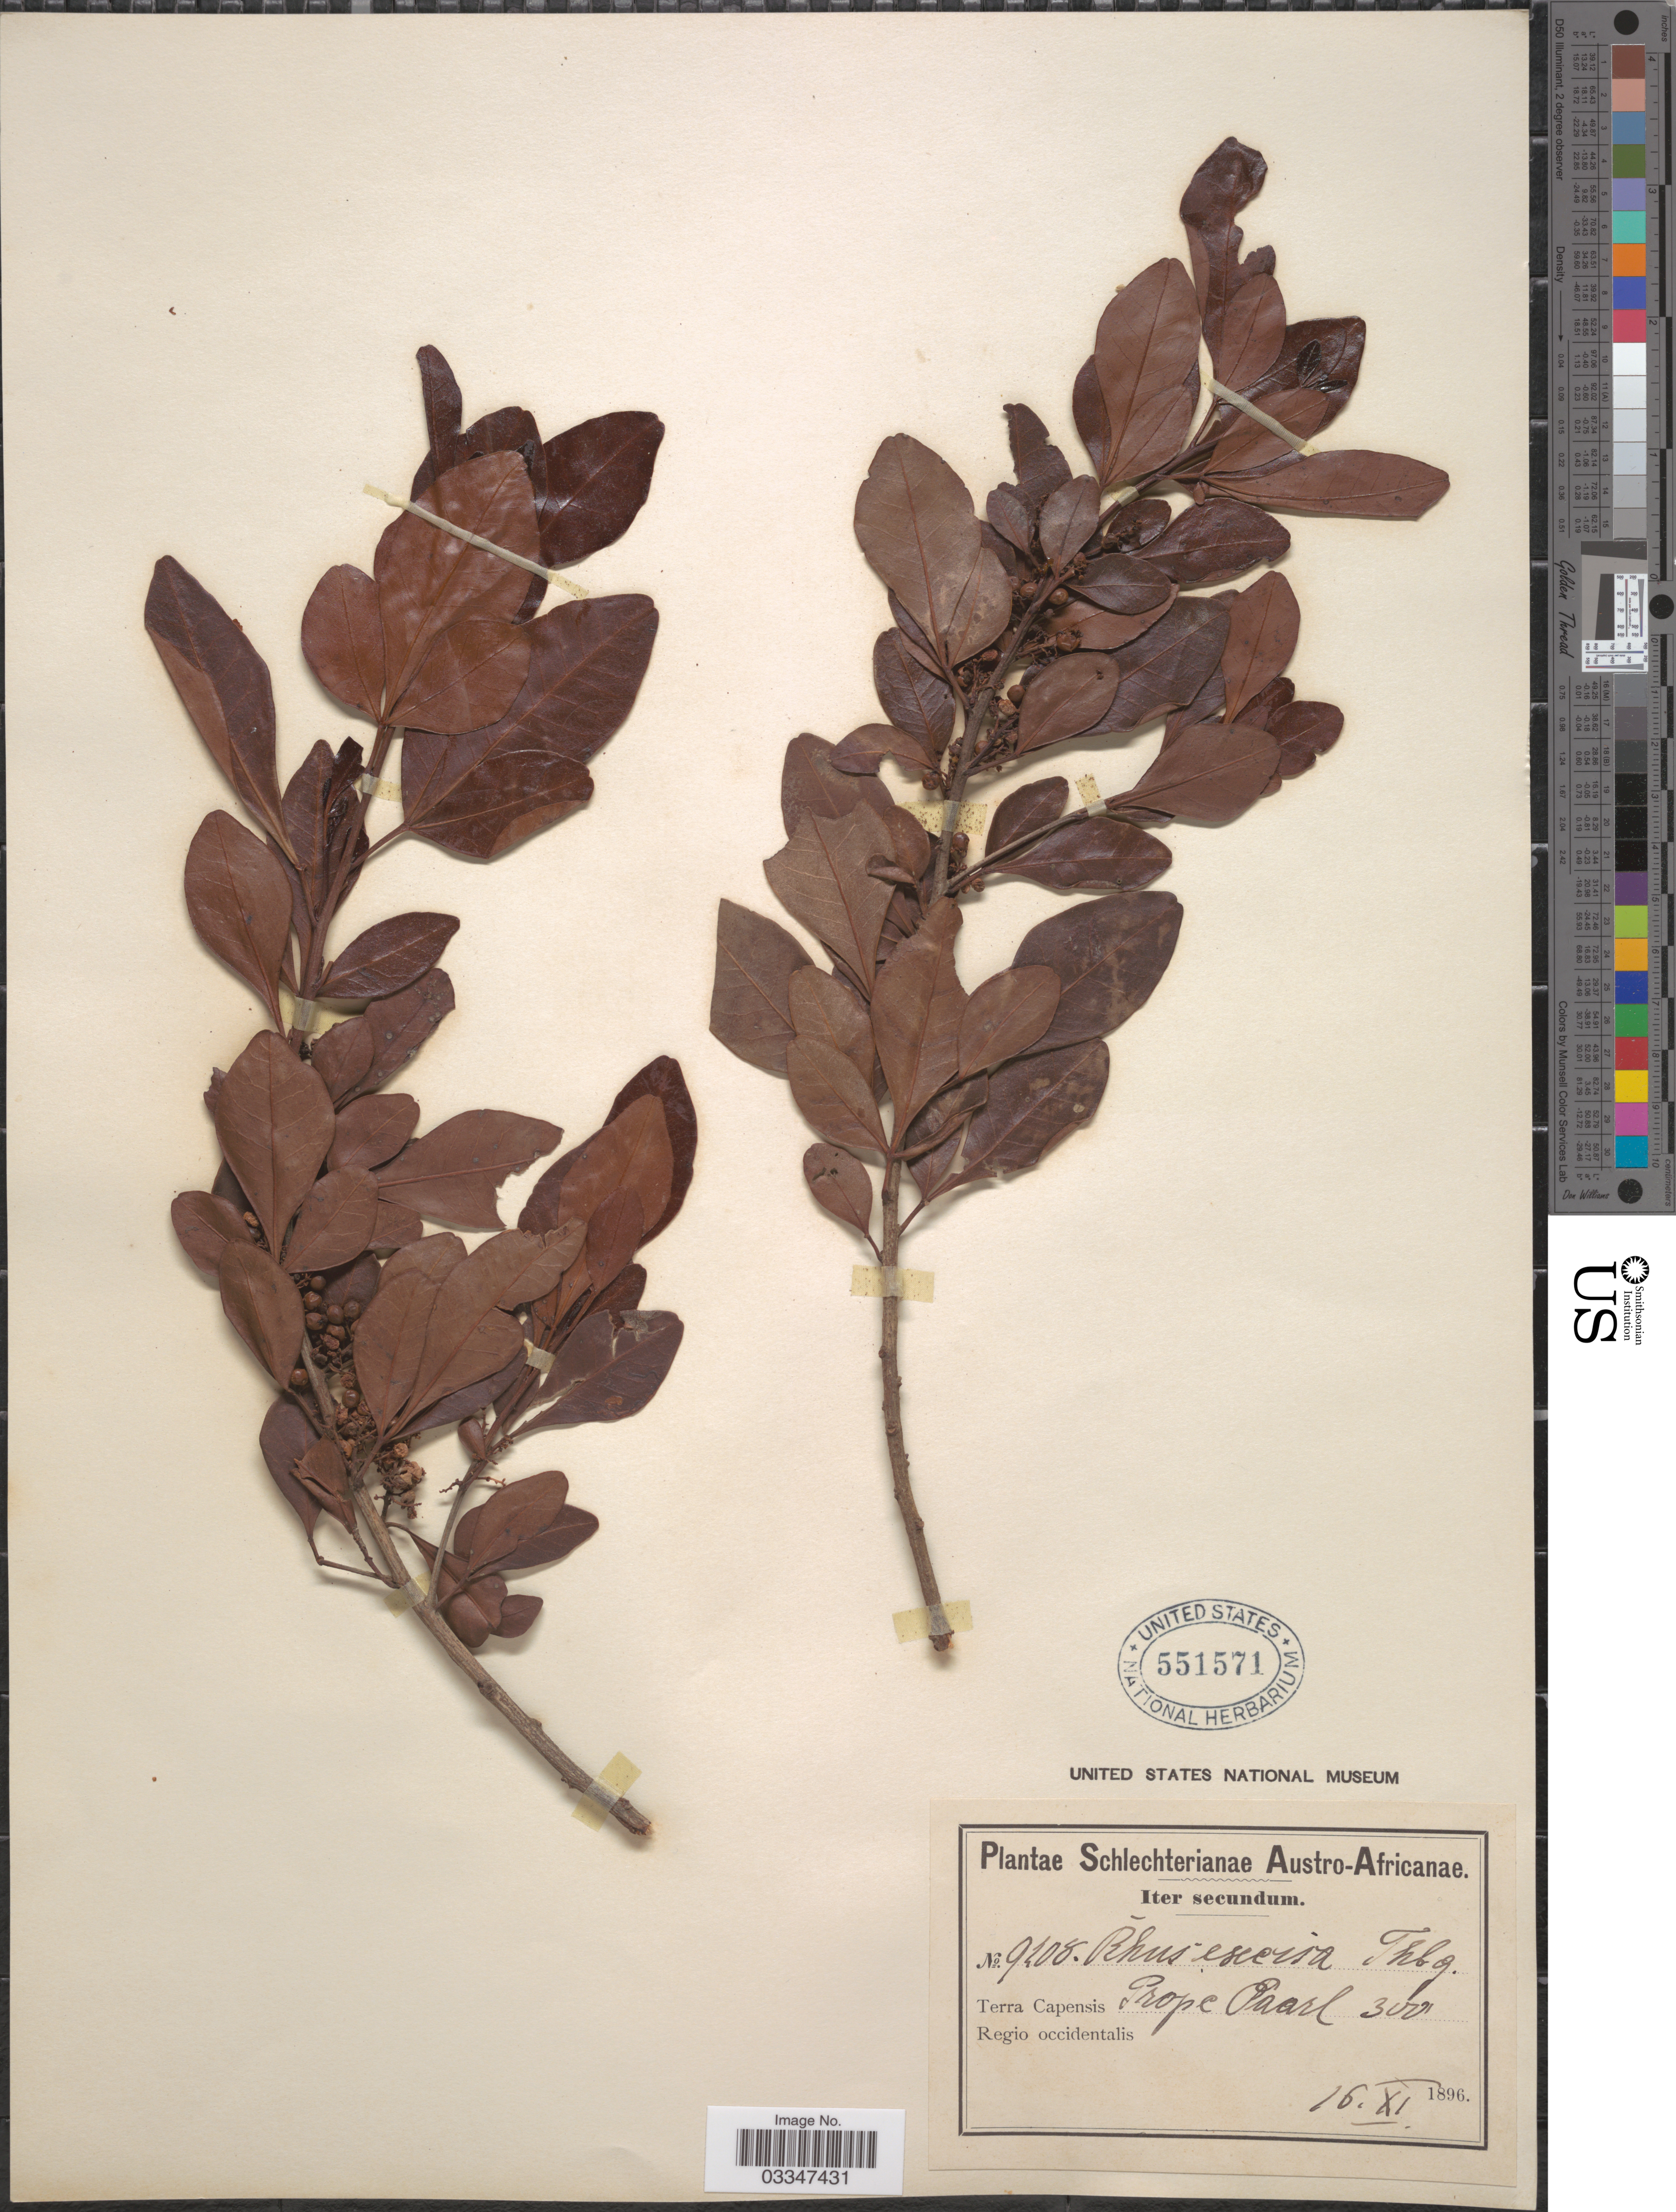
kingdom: Plantae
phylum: Tracheophyta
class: Magnoliopsida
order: Sapindales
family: Anacardiaceae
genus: Rhus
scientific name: Rhus excisa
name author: Thunb.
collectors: Schlechter, --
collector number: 9208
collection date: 1896-11-16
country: South Africa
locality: Austro-Africanae. Terra Capensis Prope Paarl. Regio occidentalis.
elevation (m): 91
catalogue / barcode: US 551571